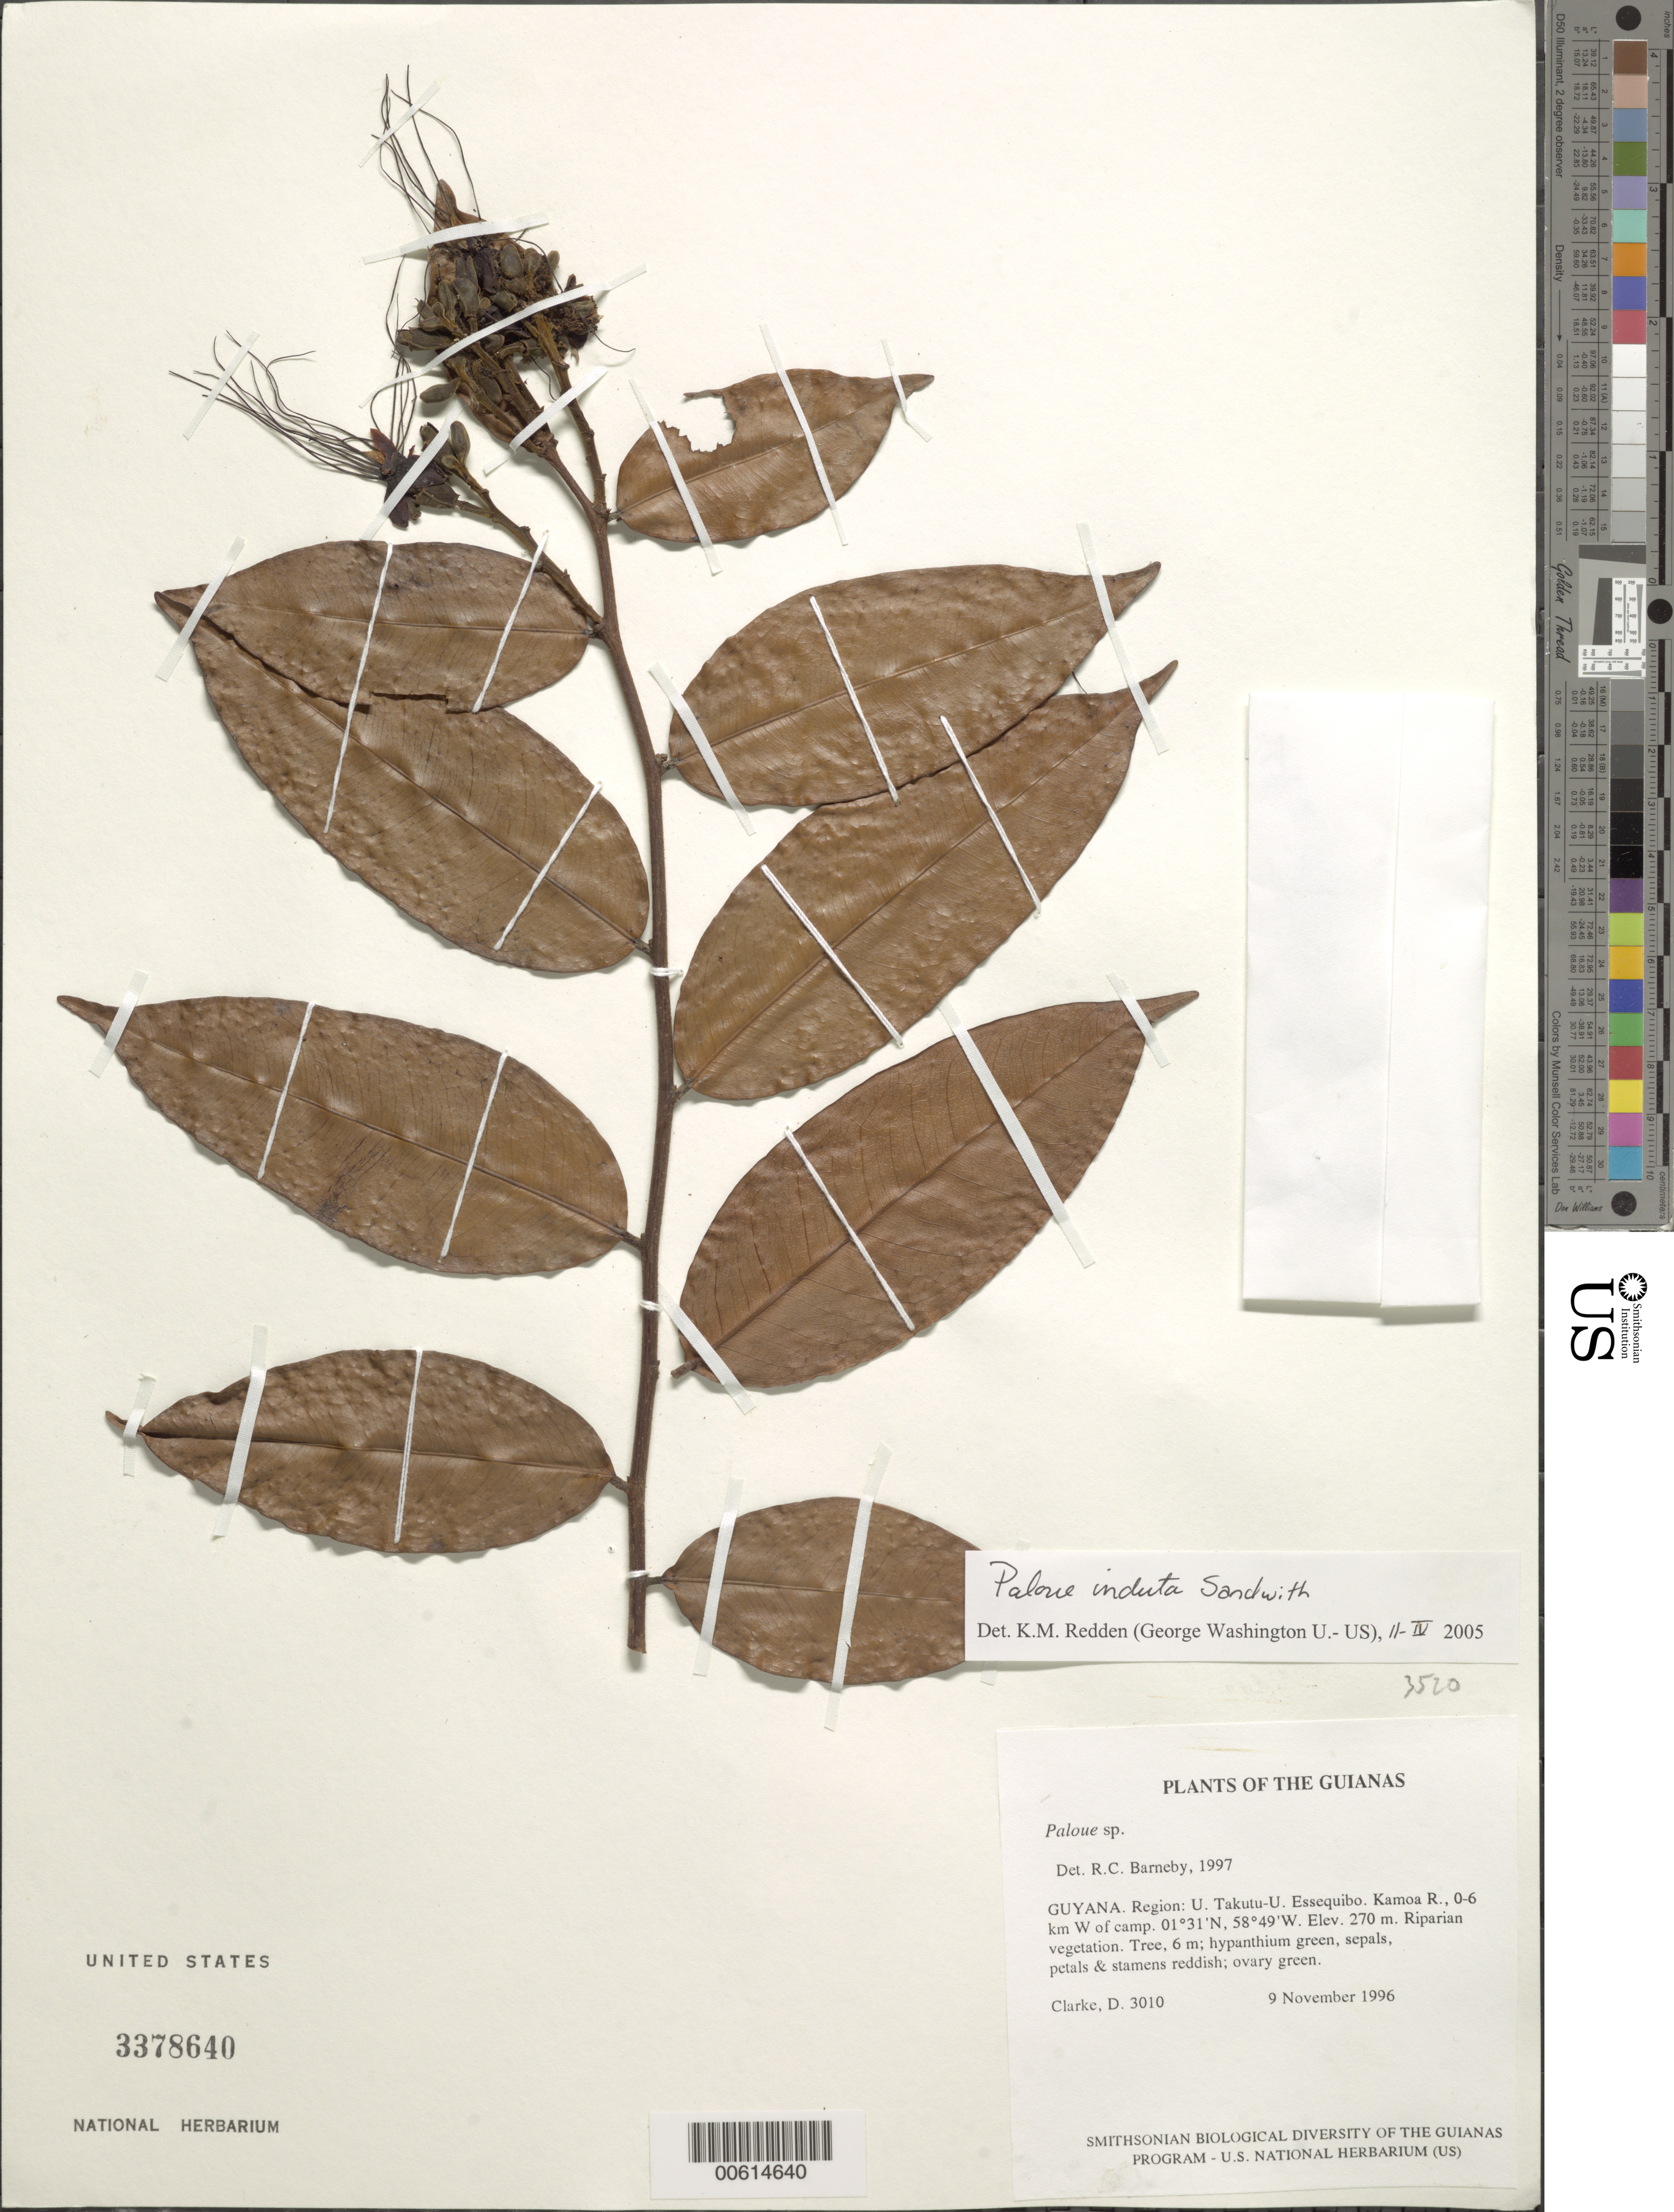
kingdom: Plantae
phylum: Tracheophyta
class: Magnoliopsida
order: Fabales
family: Fabaceae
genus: Paloue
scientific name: Paloue induta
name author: Sandwith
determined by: Redden, K. M.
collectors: H. D. Clarke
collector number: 3010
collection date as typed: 9 November 1996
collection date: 1996-11-09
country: Guyana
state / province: U. Takutu-U. Essequibo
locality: Kamoa R., 0-6 km W of camp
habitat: Riparian vegetation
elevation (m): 270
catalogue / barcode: US 3378640